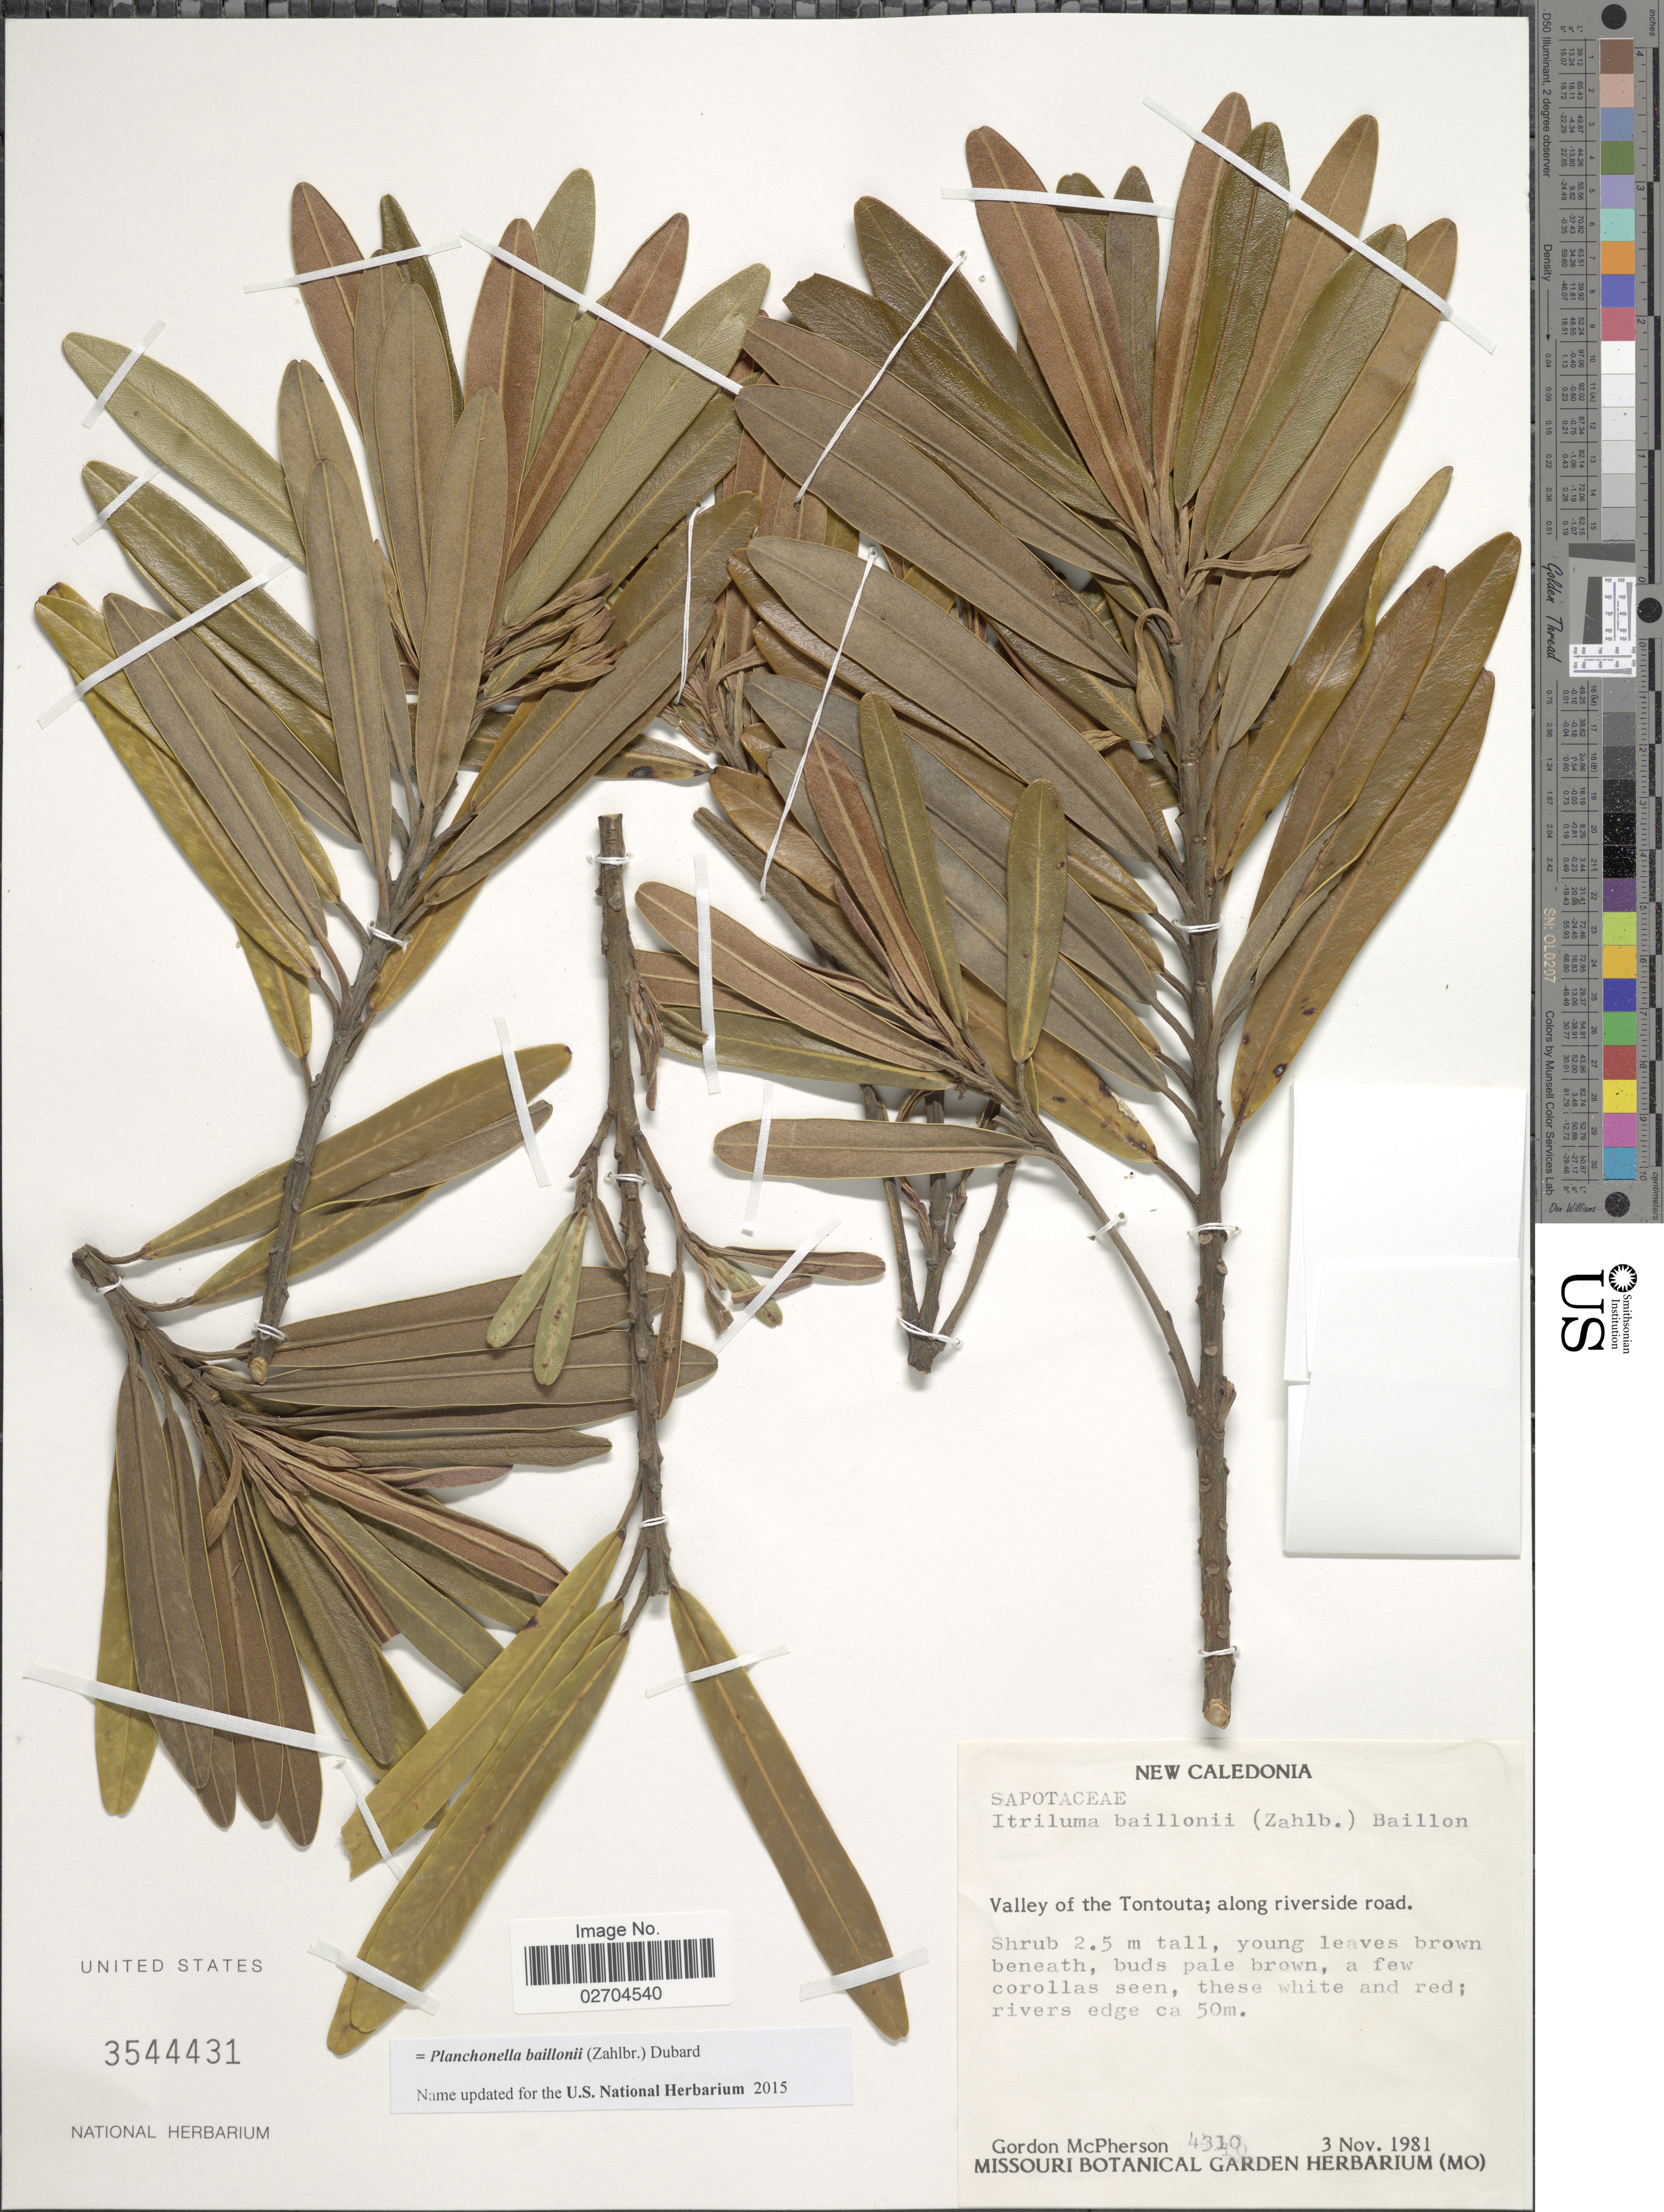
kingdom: Plantae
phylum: Tracheophyta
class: Magnoliopsida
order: Ericales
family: Sapotaceae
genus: Planchonella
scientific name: Planchonella baillonii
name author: (Zahlbr.) Dubard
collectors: G. McPherson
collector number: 4310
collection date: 1981-11-03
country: New Caledonia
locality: New Caledonia, Valley of the Tontouta; along riverside road. rivers edge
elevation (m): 50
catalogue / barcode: US 3544431